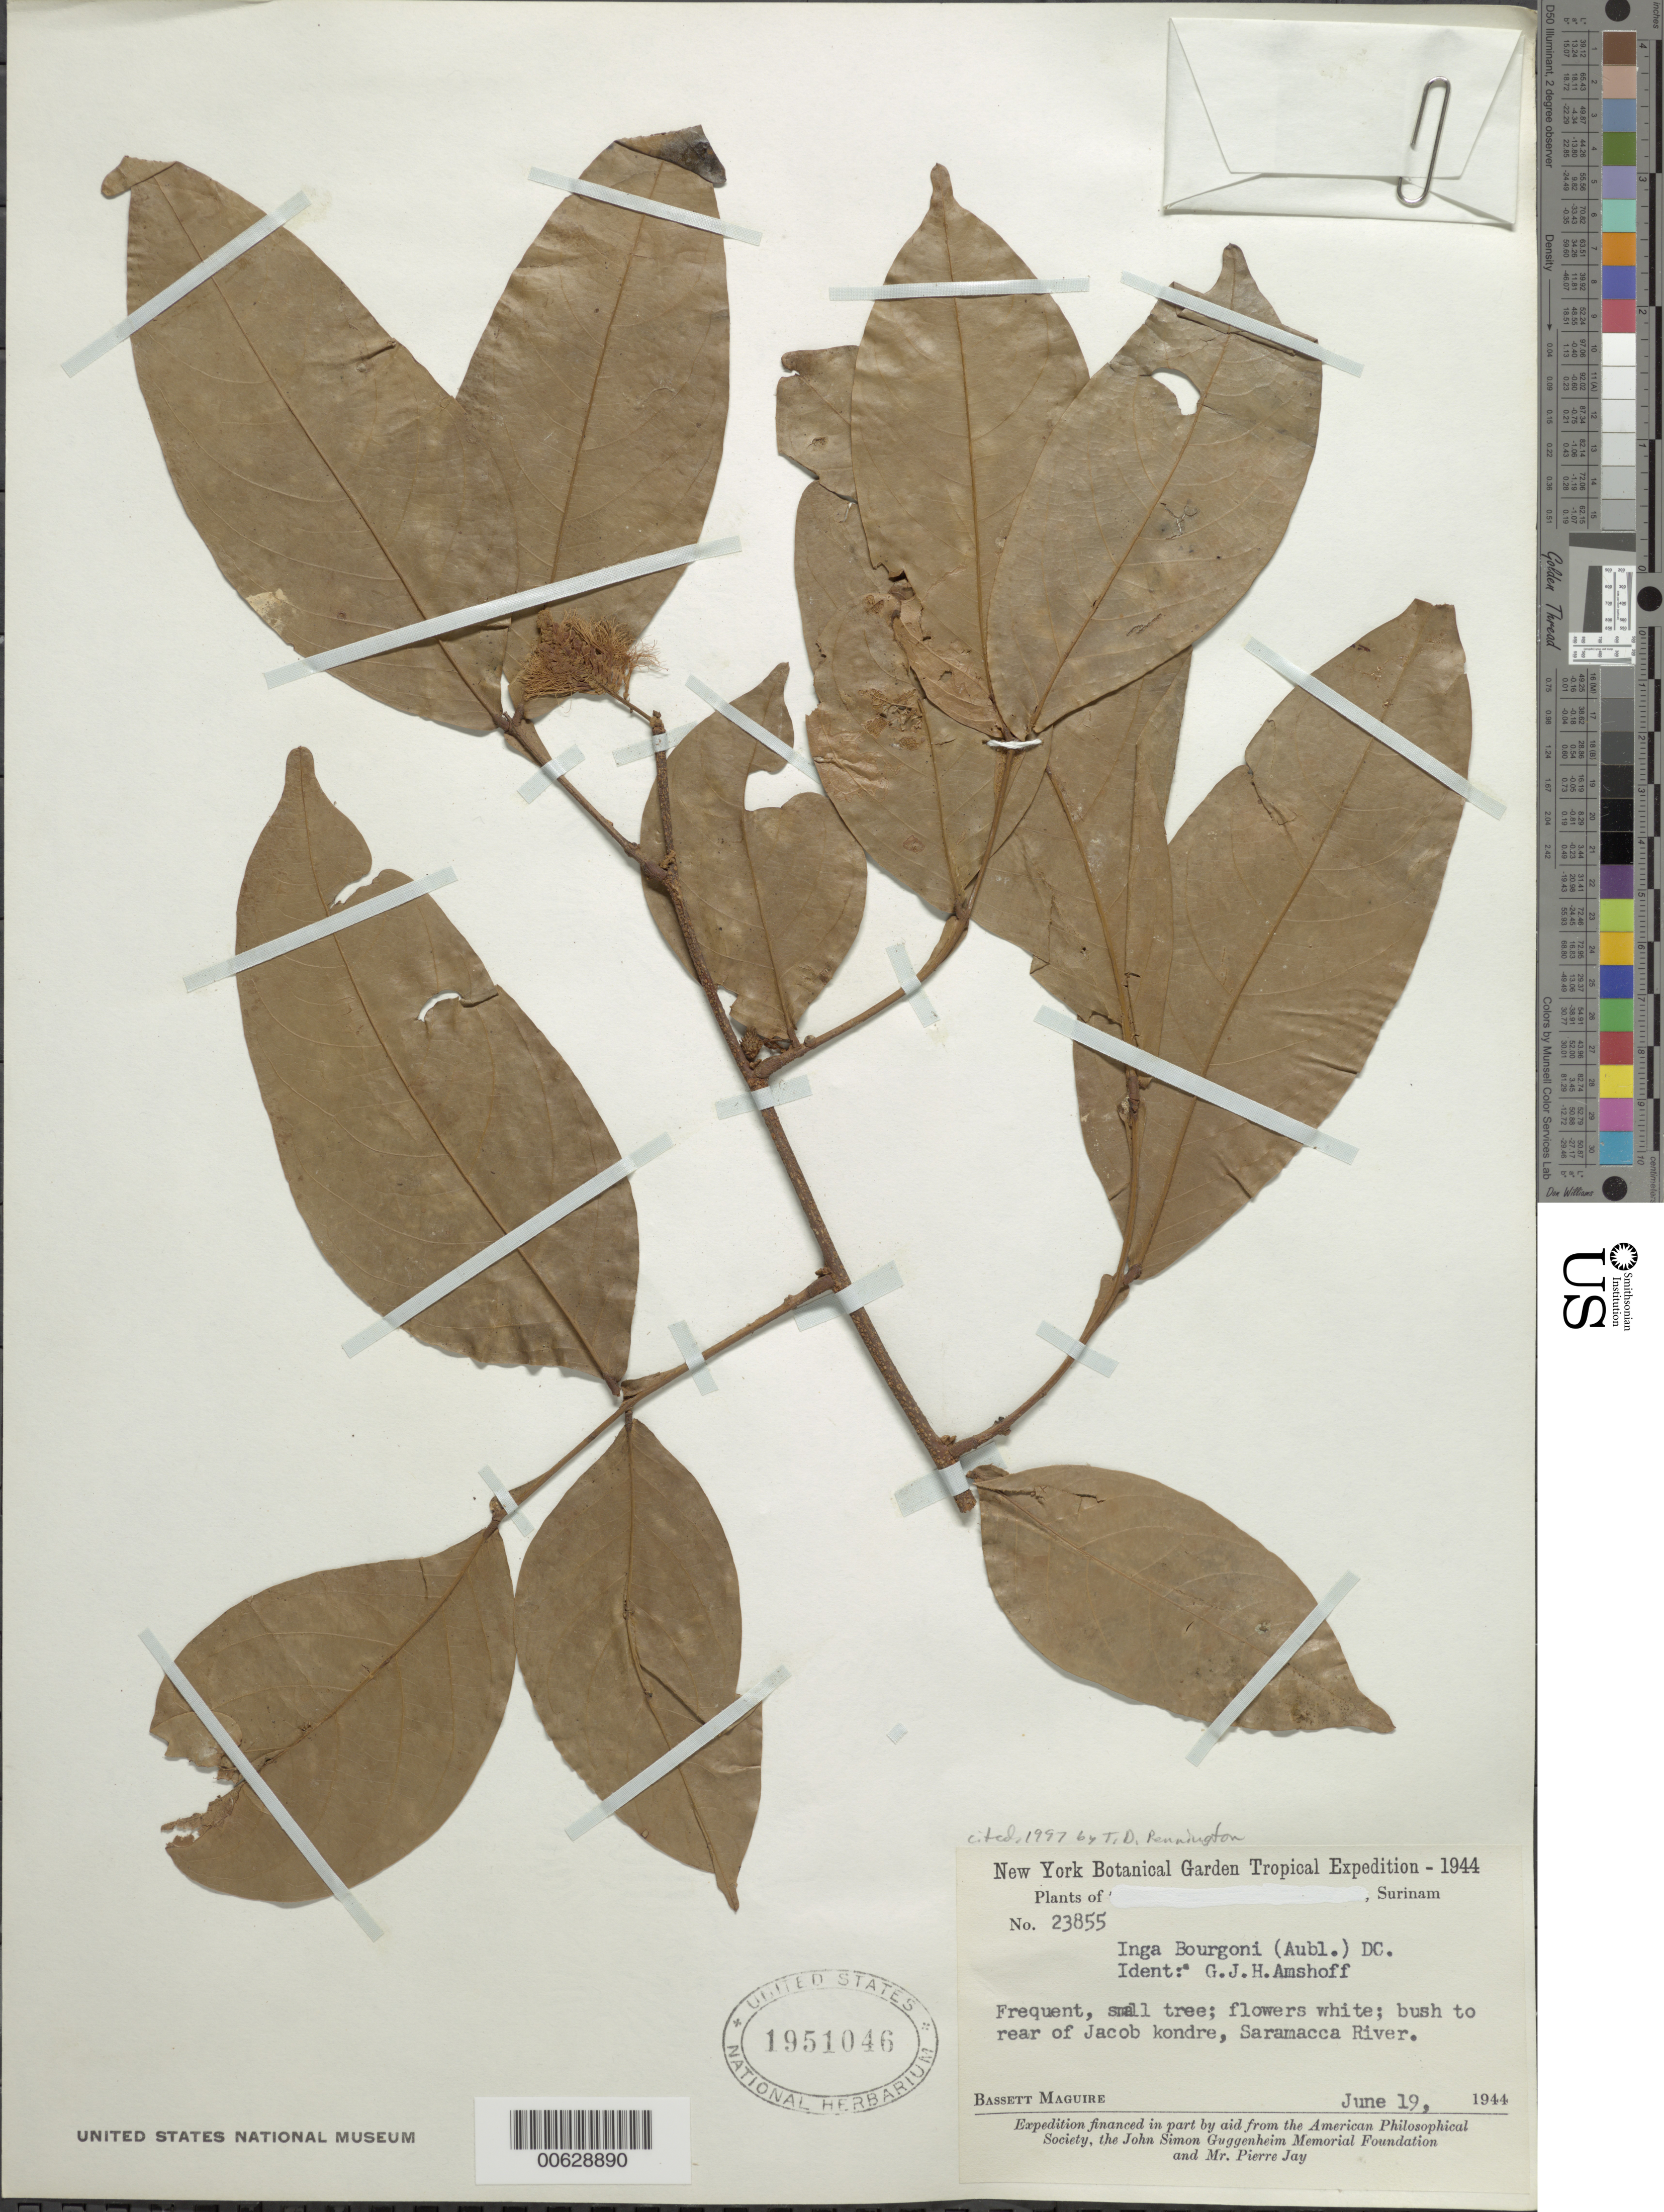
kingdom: Plantae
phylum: Tracheophyta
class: Magnoliopsida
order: Fabales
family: Fabaceae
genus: Inga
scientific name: Inga bourgoni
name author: (Aubl.) DC.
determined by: Pennington, T. D., (K)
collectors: B. Maguire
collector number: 23855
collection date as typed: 19-Jun-44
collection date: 1944-06-19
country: Suriname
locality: Jacob Kondre village, Saramacca River headwaters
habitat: Bush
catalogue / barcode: US 1951046